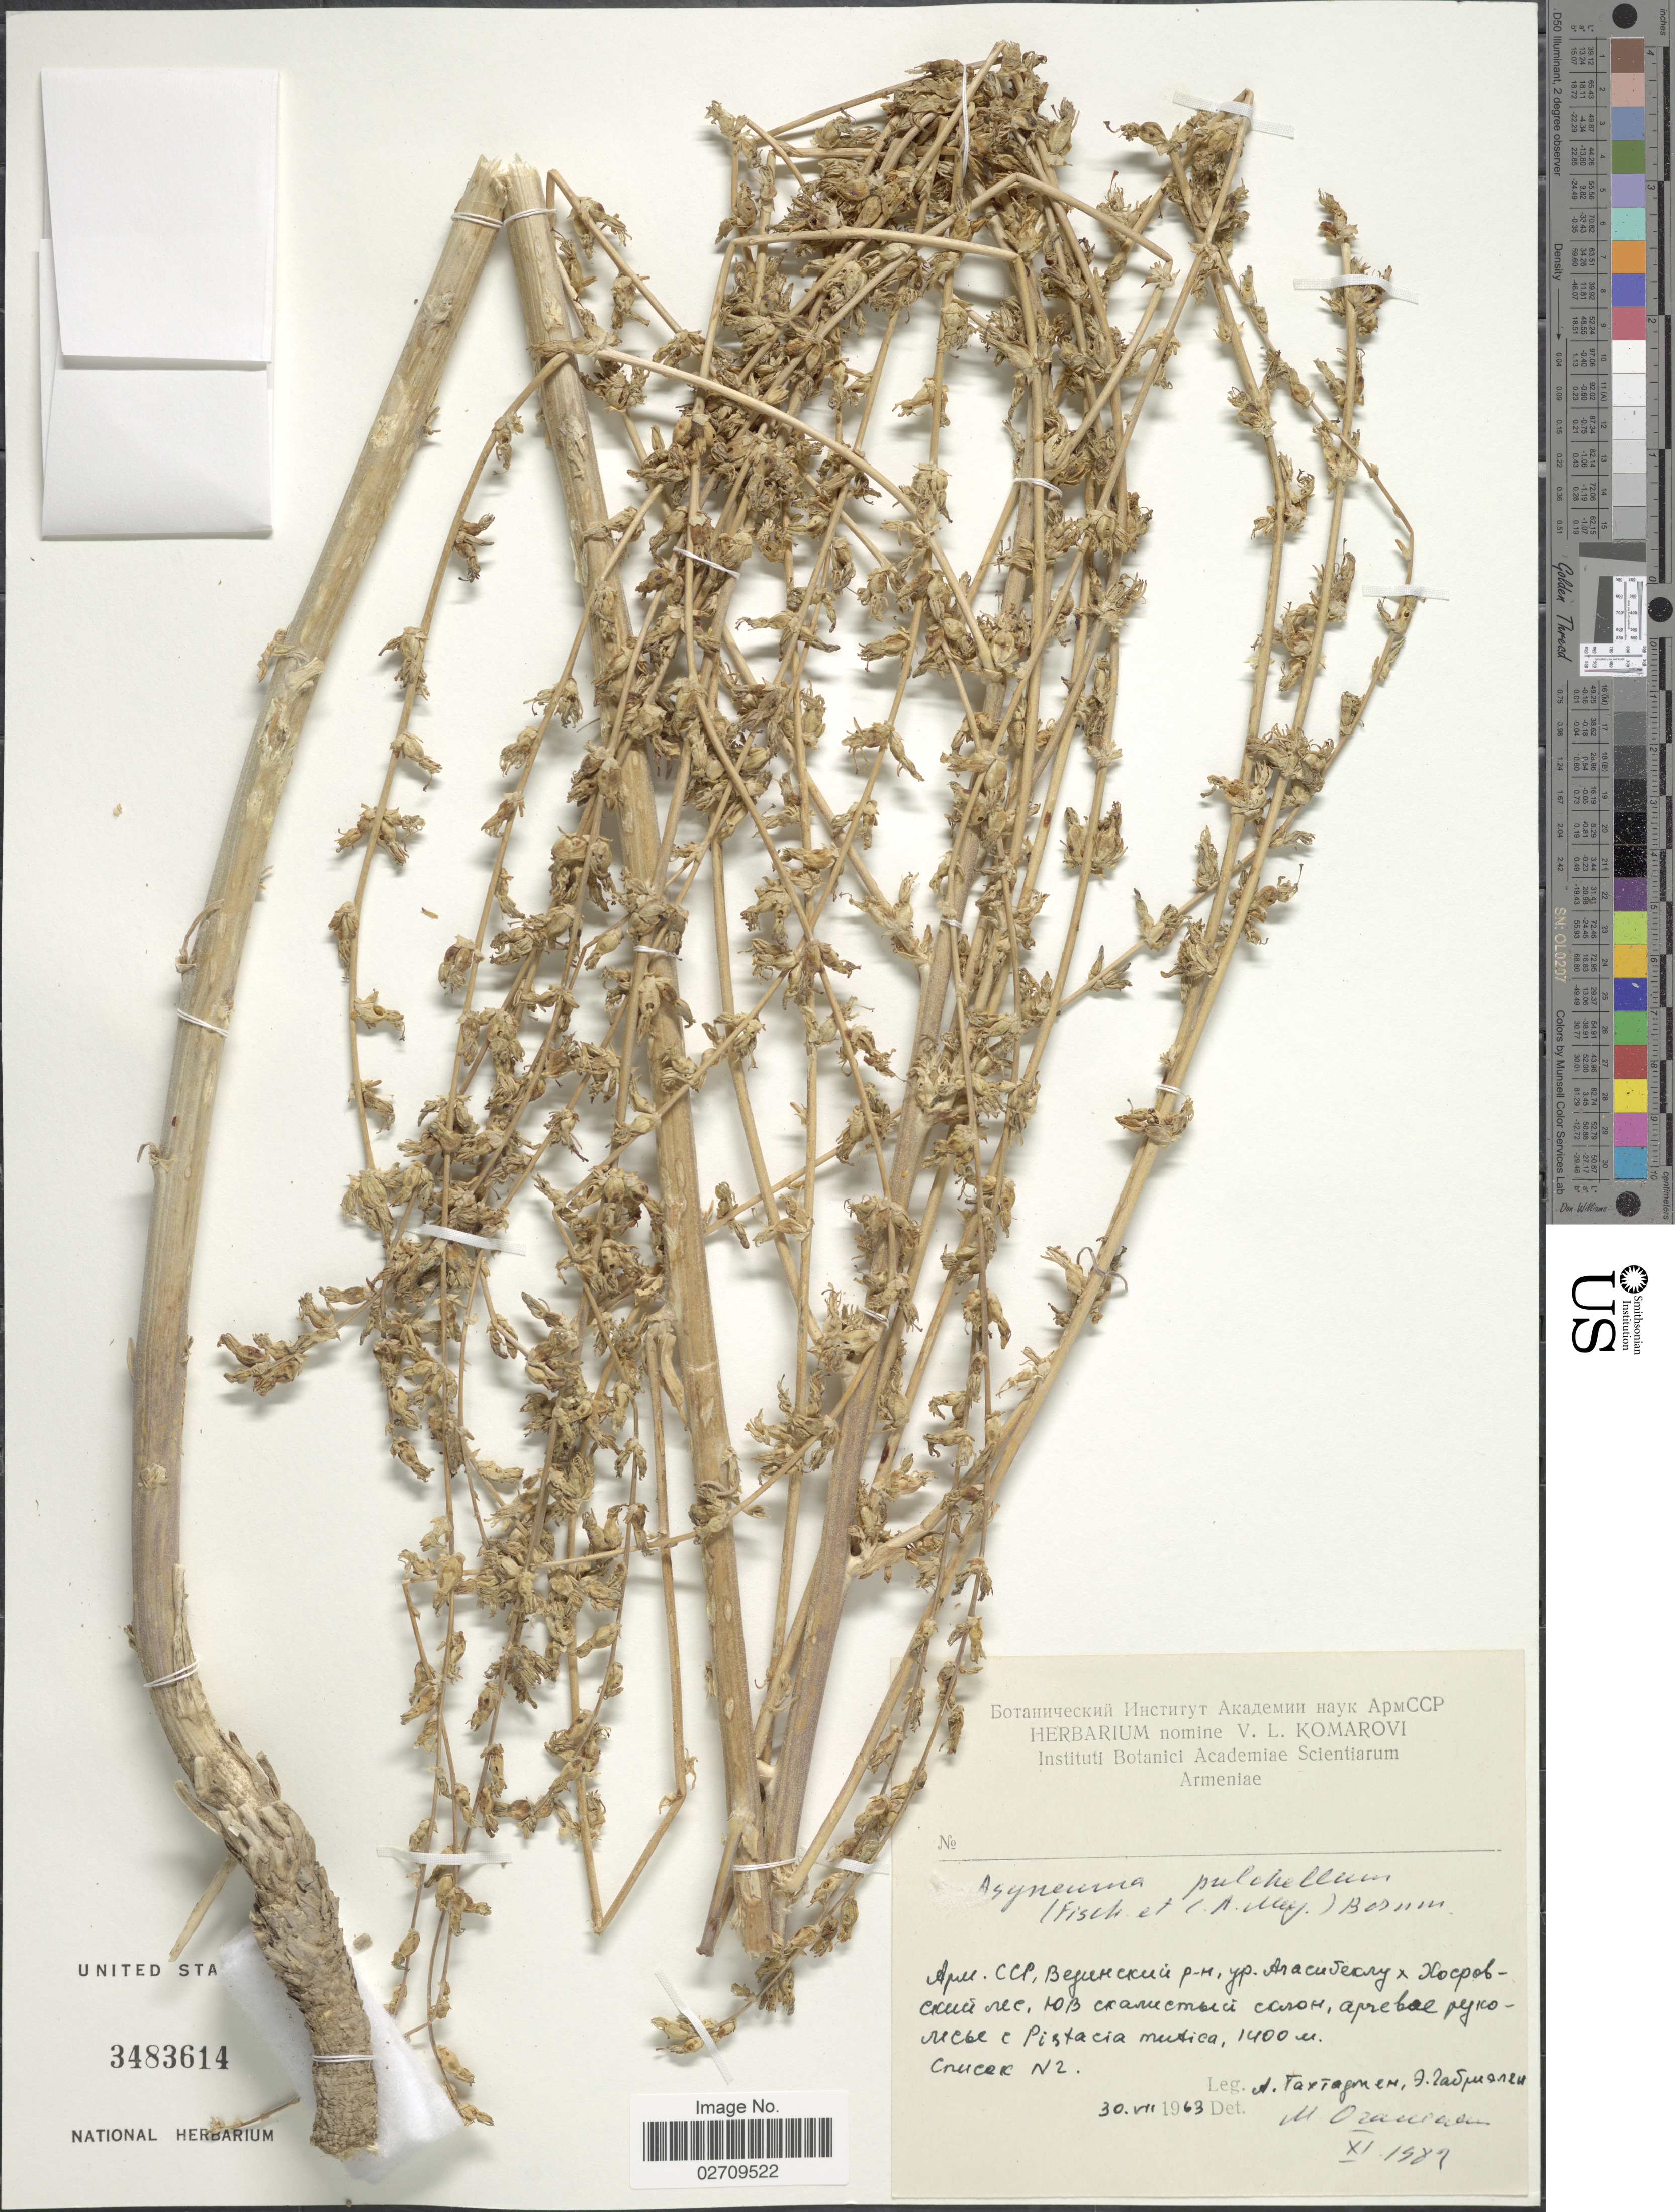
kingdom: Plantae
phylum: Tracheophyta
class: Magnoliopsida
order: Asterales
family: Campanulaceae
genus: Asyneuma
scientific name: Asyneuma pulchellum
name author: (Fisch. & C.A. Mey.) Bornm.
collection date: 1963-07-30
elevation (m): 1400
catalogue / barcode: US 3483614